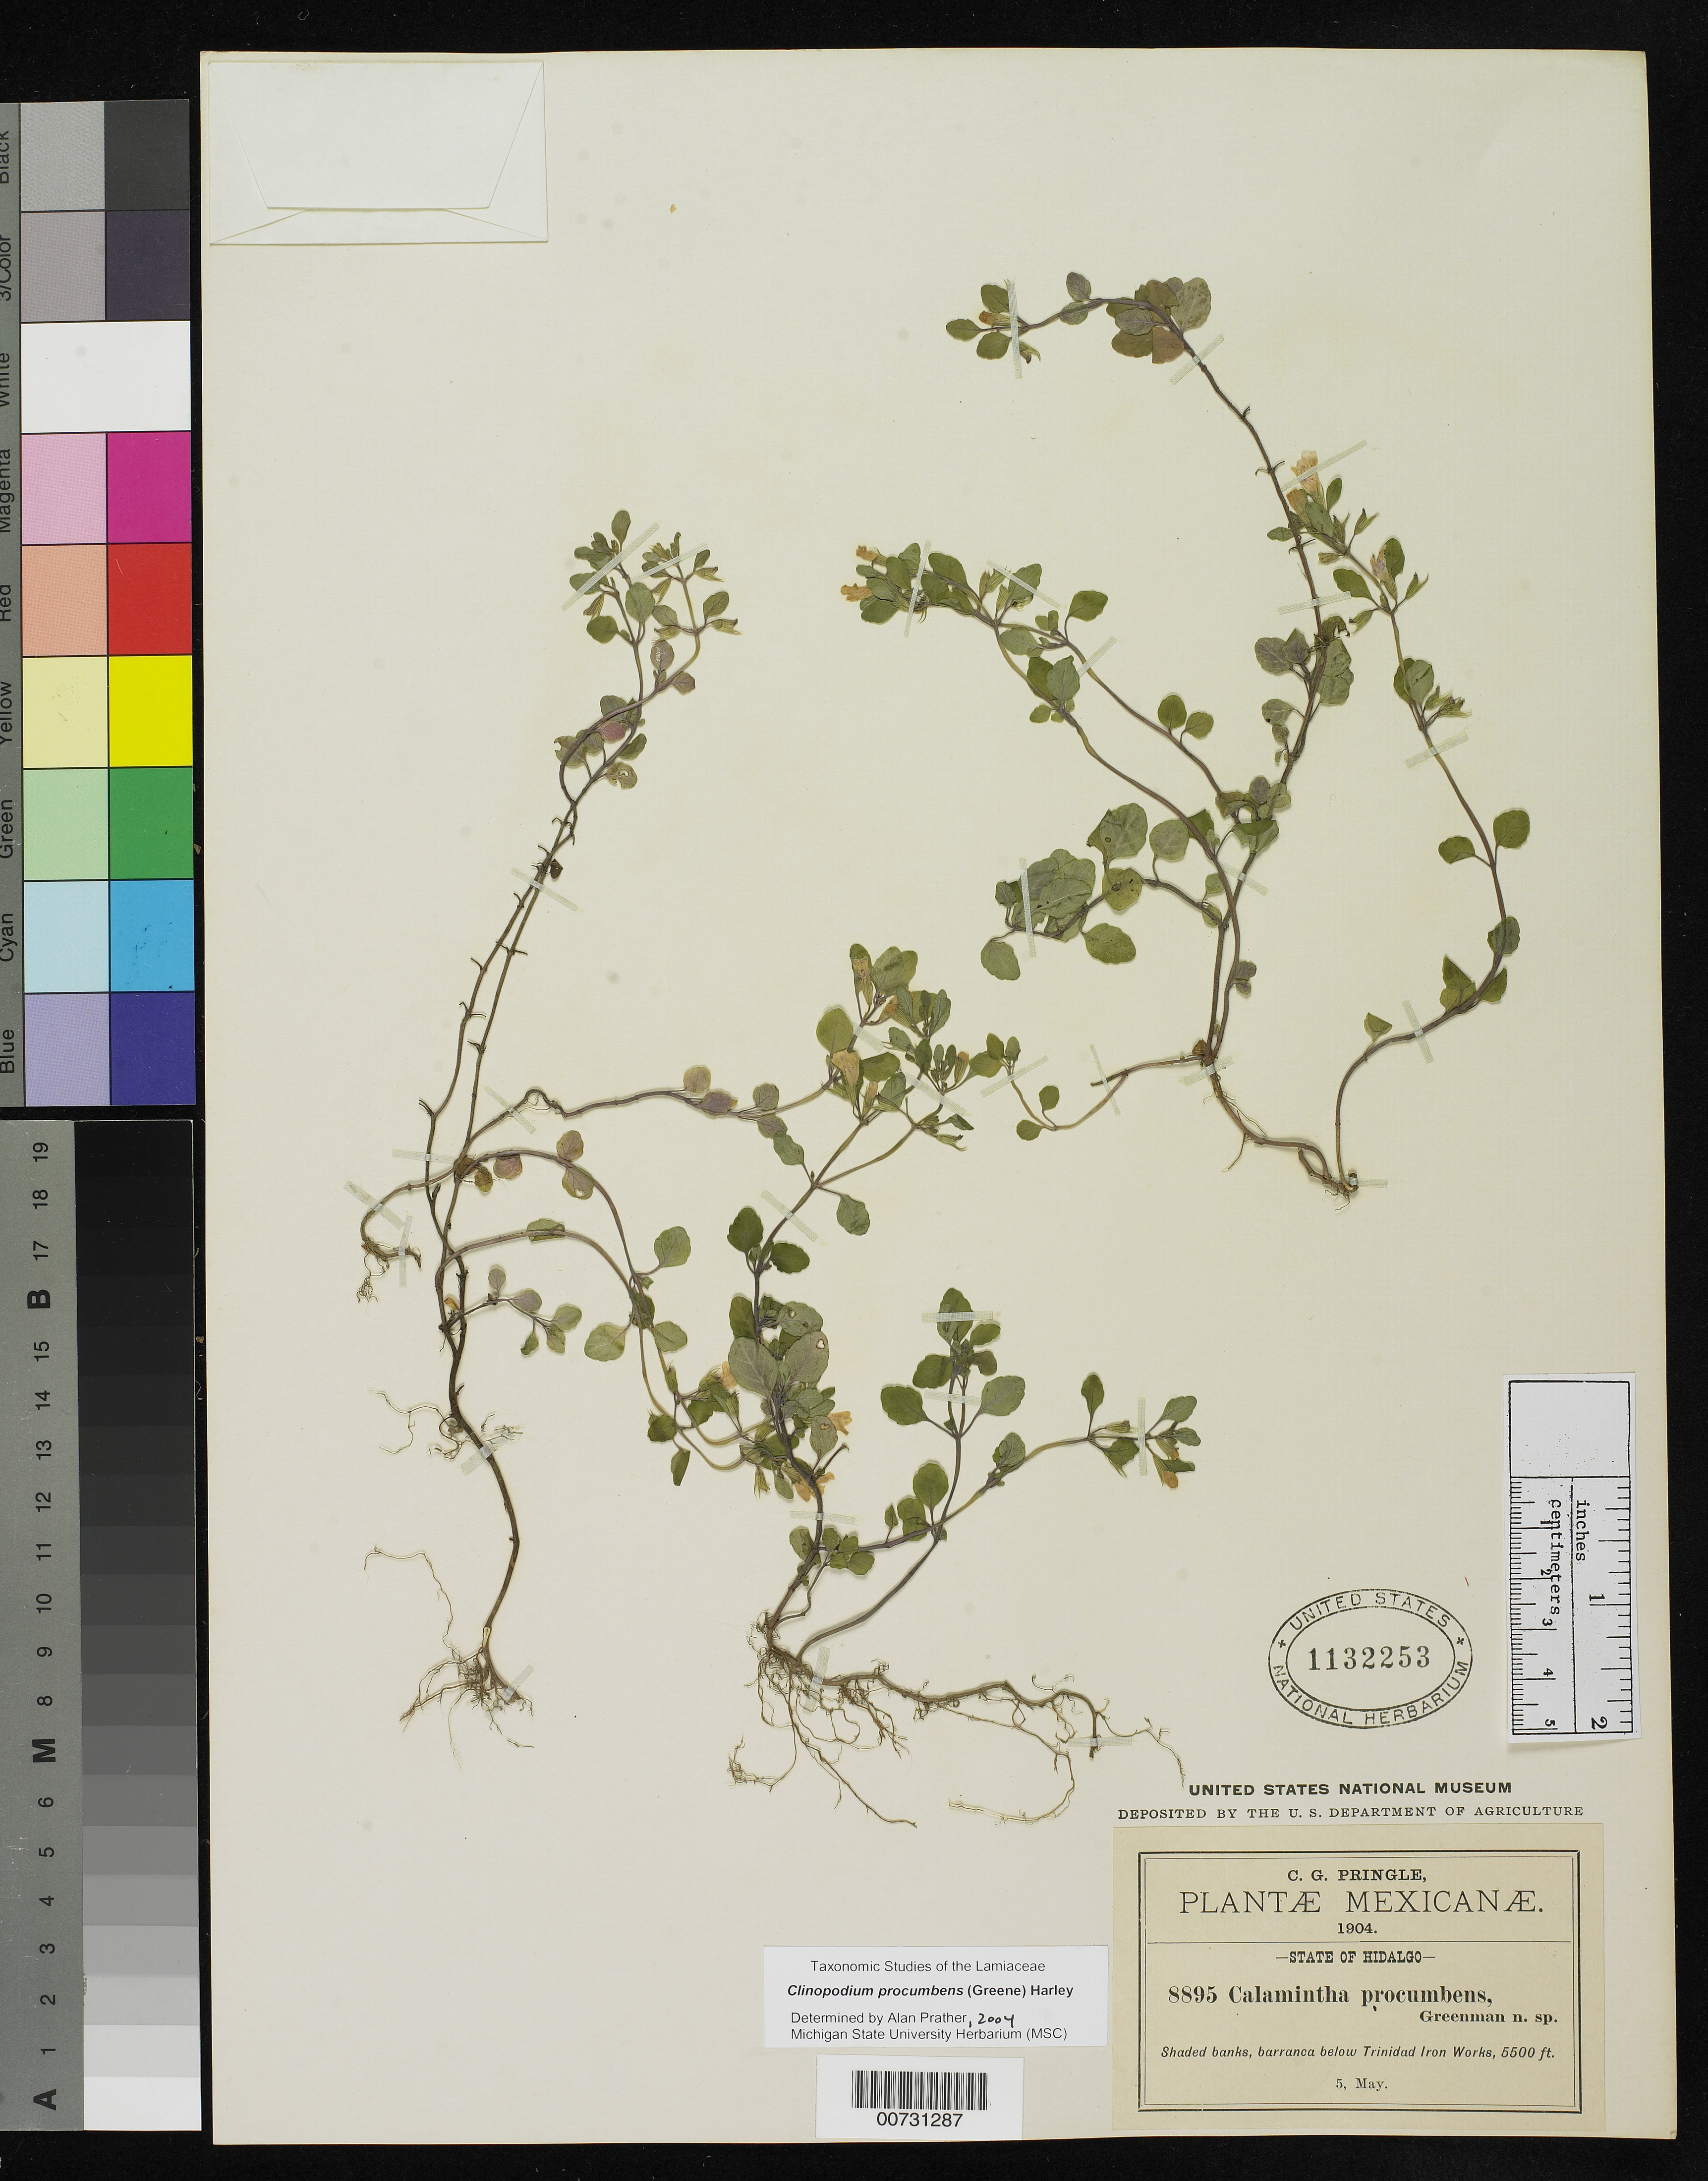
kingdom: Plantae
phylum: Tracheophyta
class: Magnoliopsida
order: Lamiales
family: Lamiaceae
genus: Satureja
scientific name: Satureja procumbens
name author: Greenm.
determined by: Prather, L. A.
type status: Isotype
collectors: C. G. Pringle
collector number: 8895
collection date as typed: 05 May 1904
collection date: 1904-05-05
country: Mexico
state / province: Hidalgo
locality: Shaded banks, barranca below Trinidad Iron Works.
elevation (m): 1676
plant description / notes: Originally labeled as "Calamintha procumbens Greenman n. sp."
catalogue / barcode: US 1132253